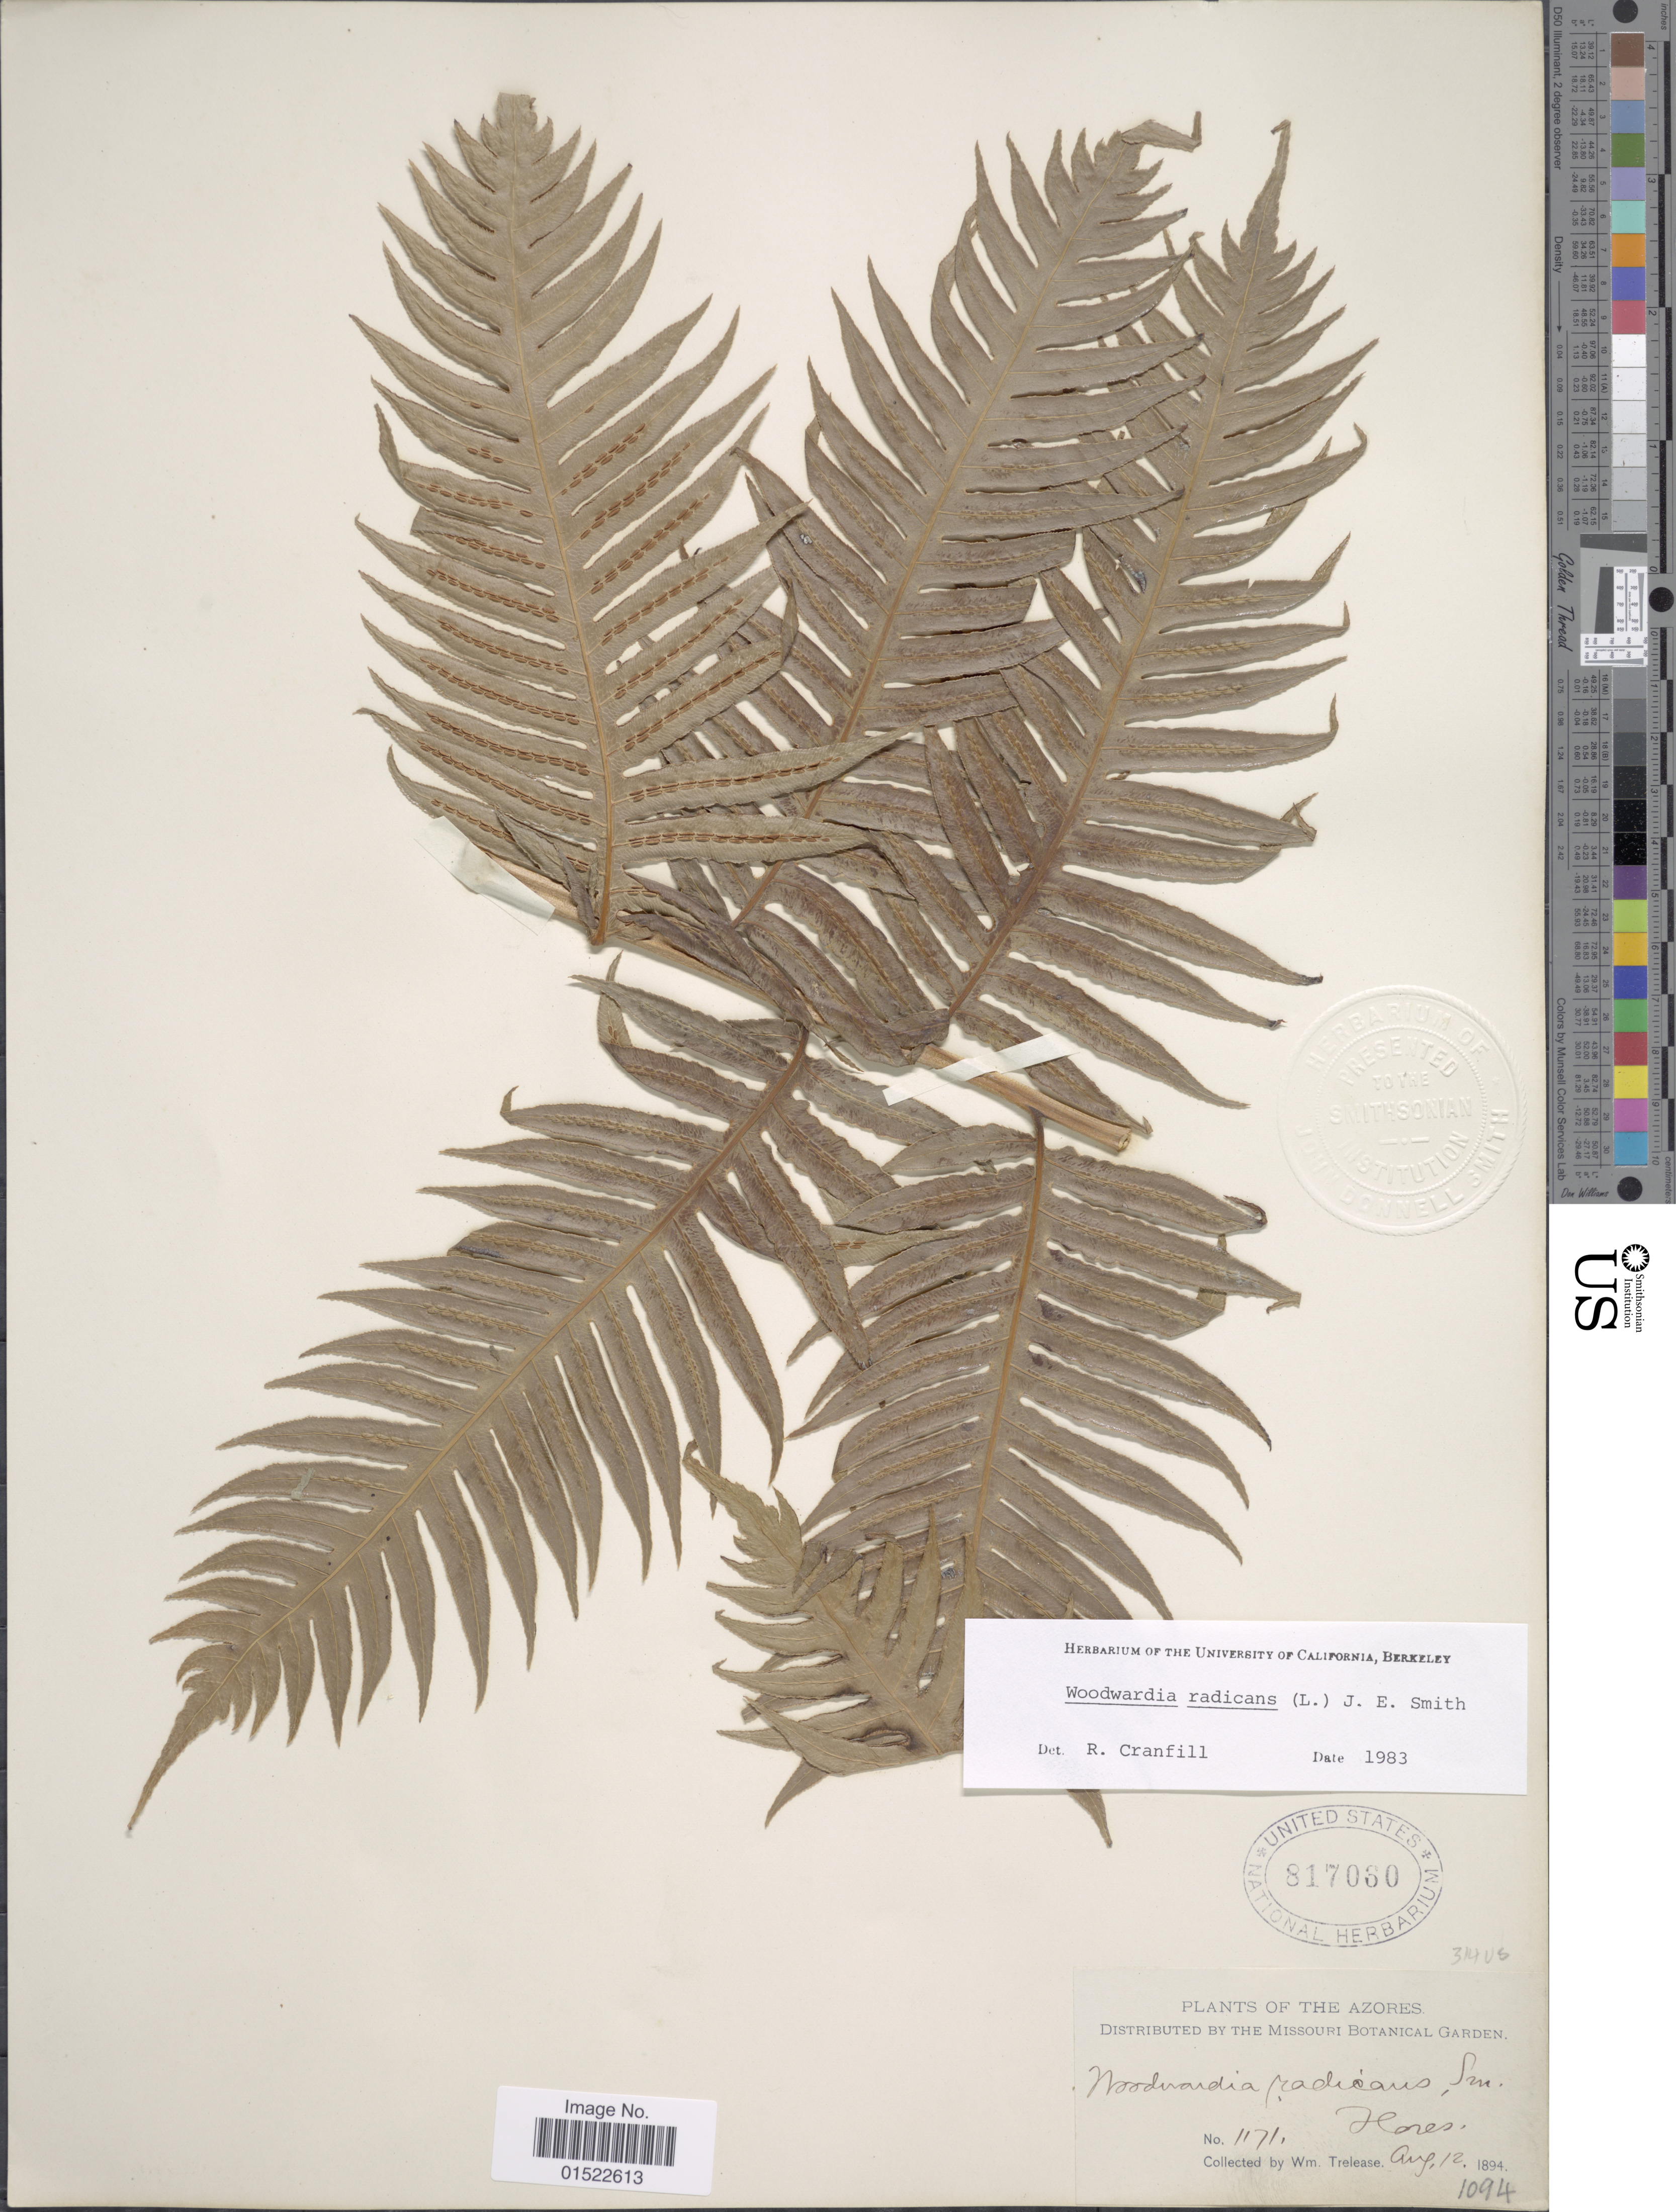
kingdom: Plantae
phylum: Tracheophyta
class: Polypodiopsida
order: Polypodiales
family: Blechnaceae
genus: Woodwardia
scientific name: Woodwardia radicans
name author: (L.) Sm.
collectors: W. Trelease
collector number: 1171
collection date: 1894-08-12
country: Portugal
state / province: Azores (Aut. Reg.)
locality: Hores [interpreted]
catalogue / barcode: US 817060